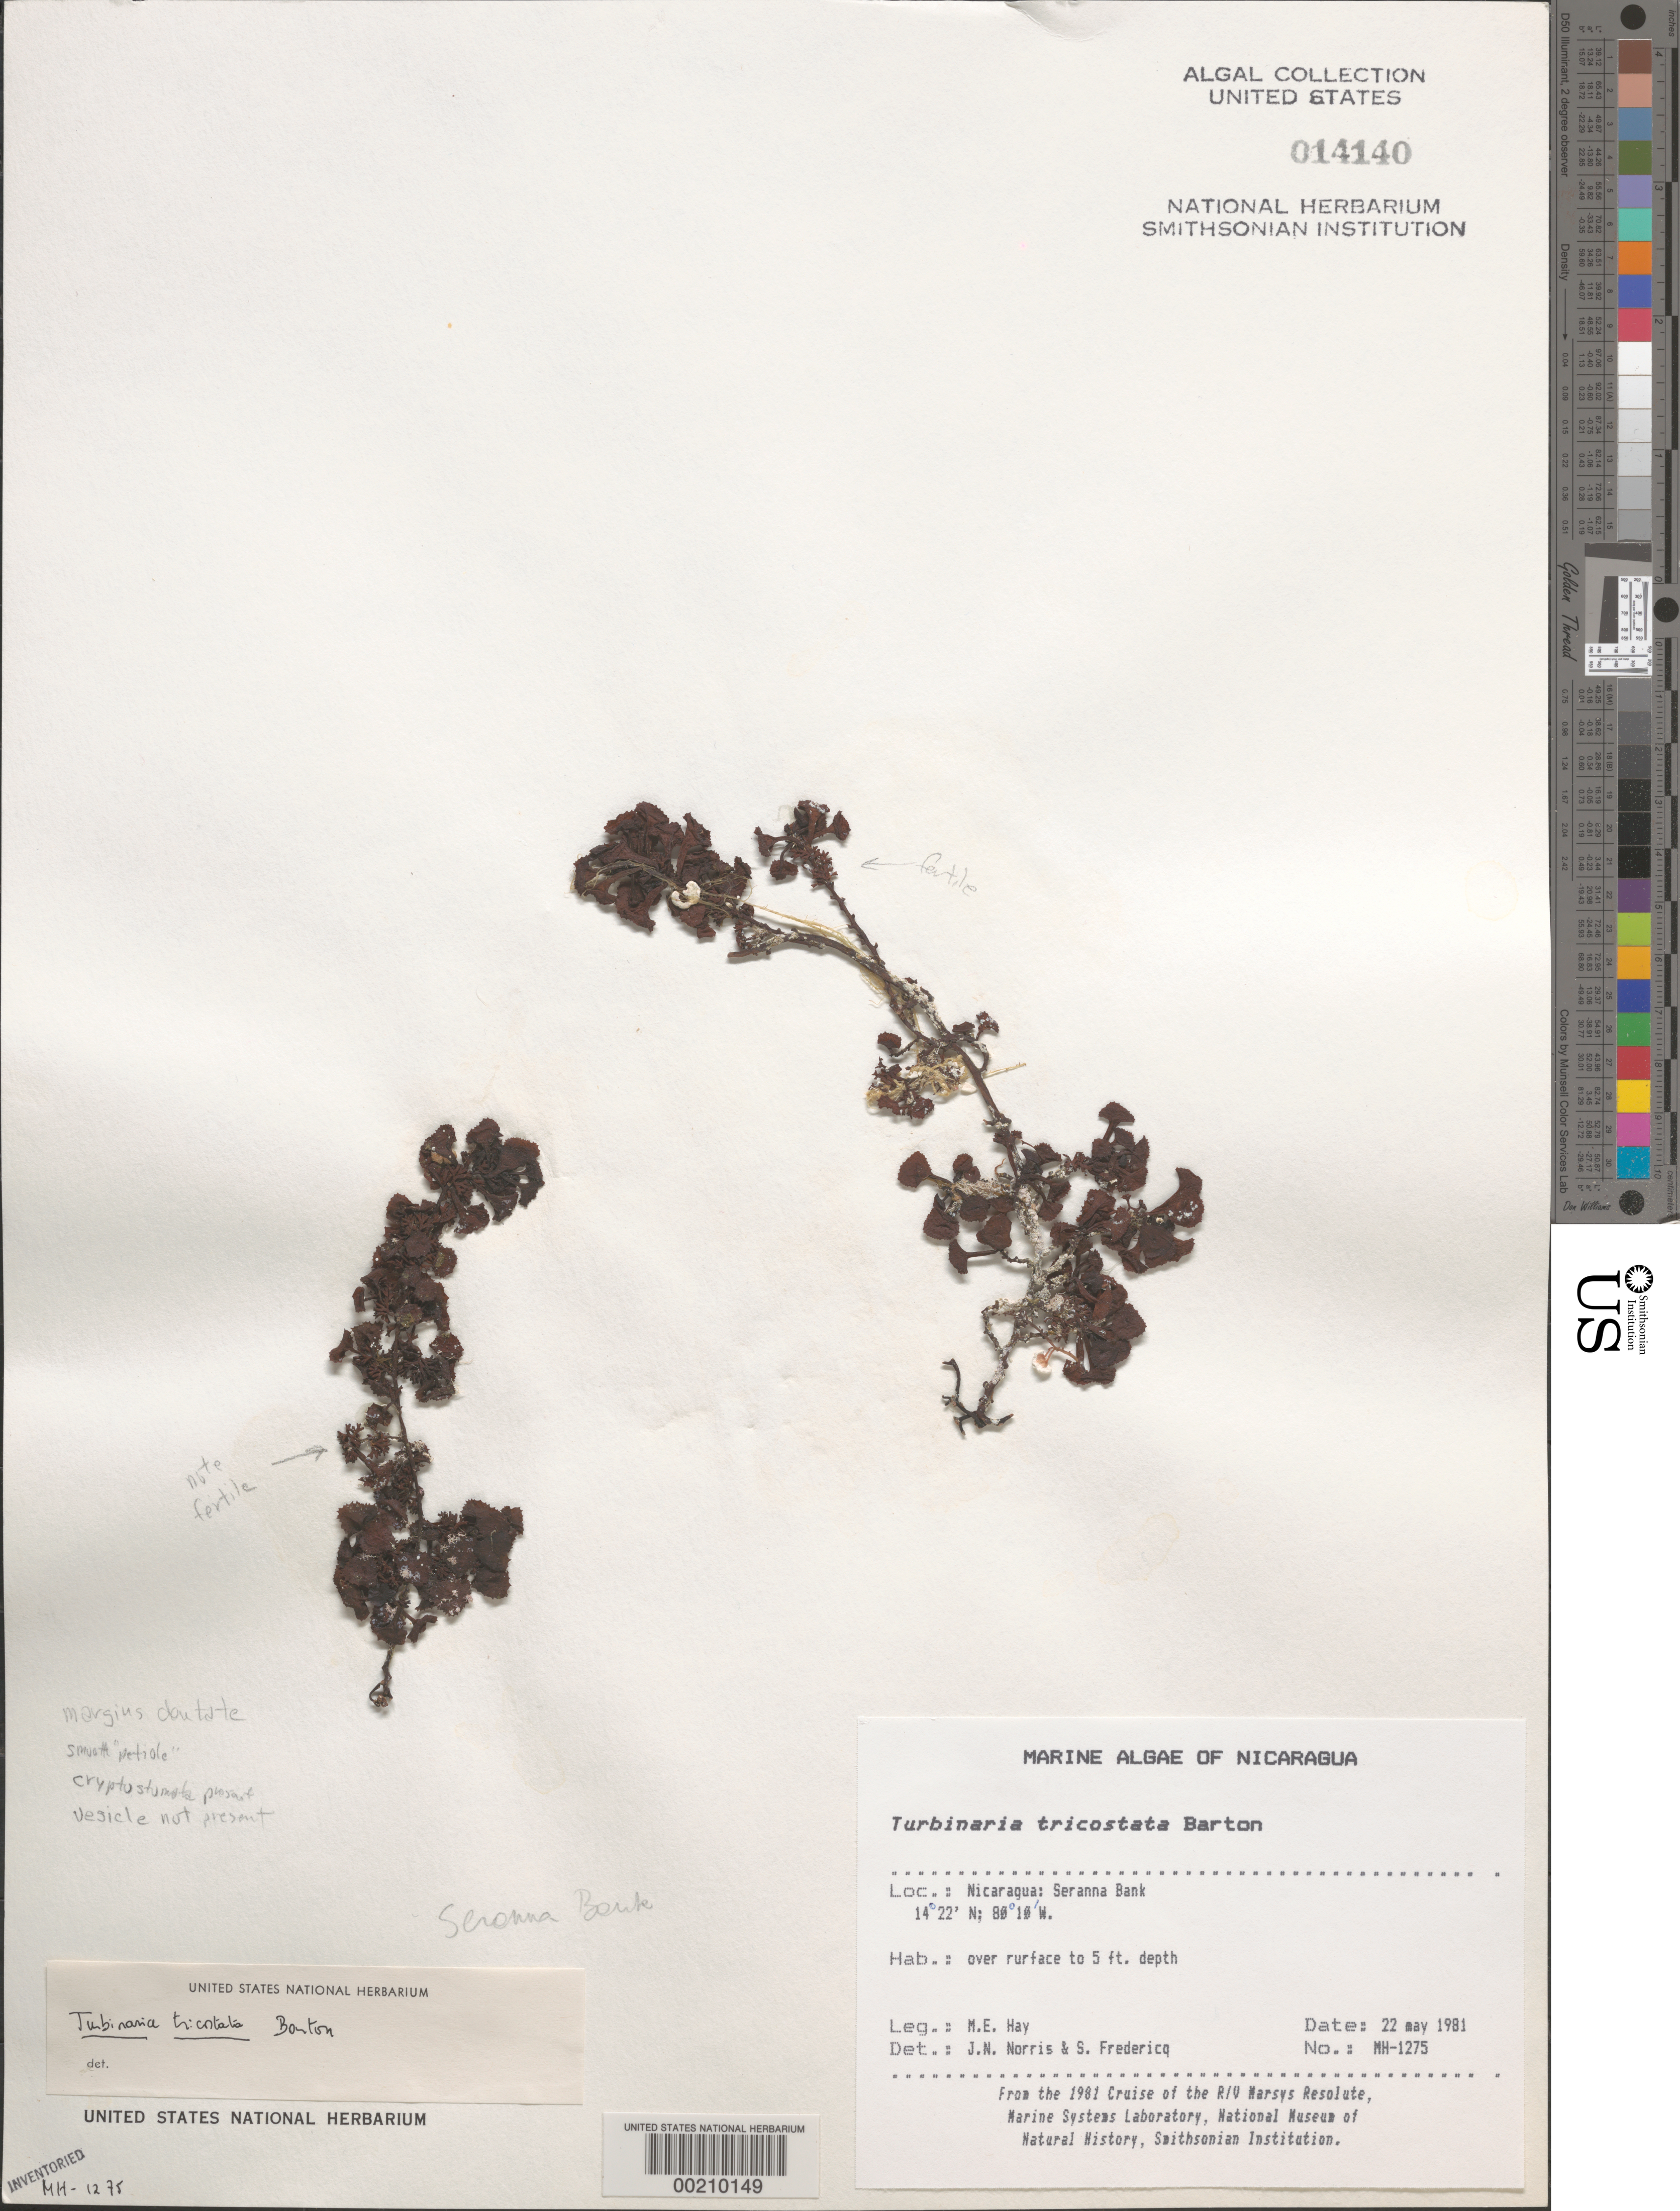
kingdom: Chromista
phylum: Ochrophyta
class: Phaeophyceae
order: Fucales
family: Sargassaceae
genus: Turbinaria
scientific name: Turbinaria tricostata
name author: E.S. Barton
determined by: Norris, J. N.; Fredericq, S.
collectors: M. E. Hay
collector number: MEH-1275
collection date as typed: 22 May 1981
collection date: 1981-05-22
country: Nicaragua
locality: Seranna bank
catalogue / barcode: US 14140